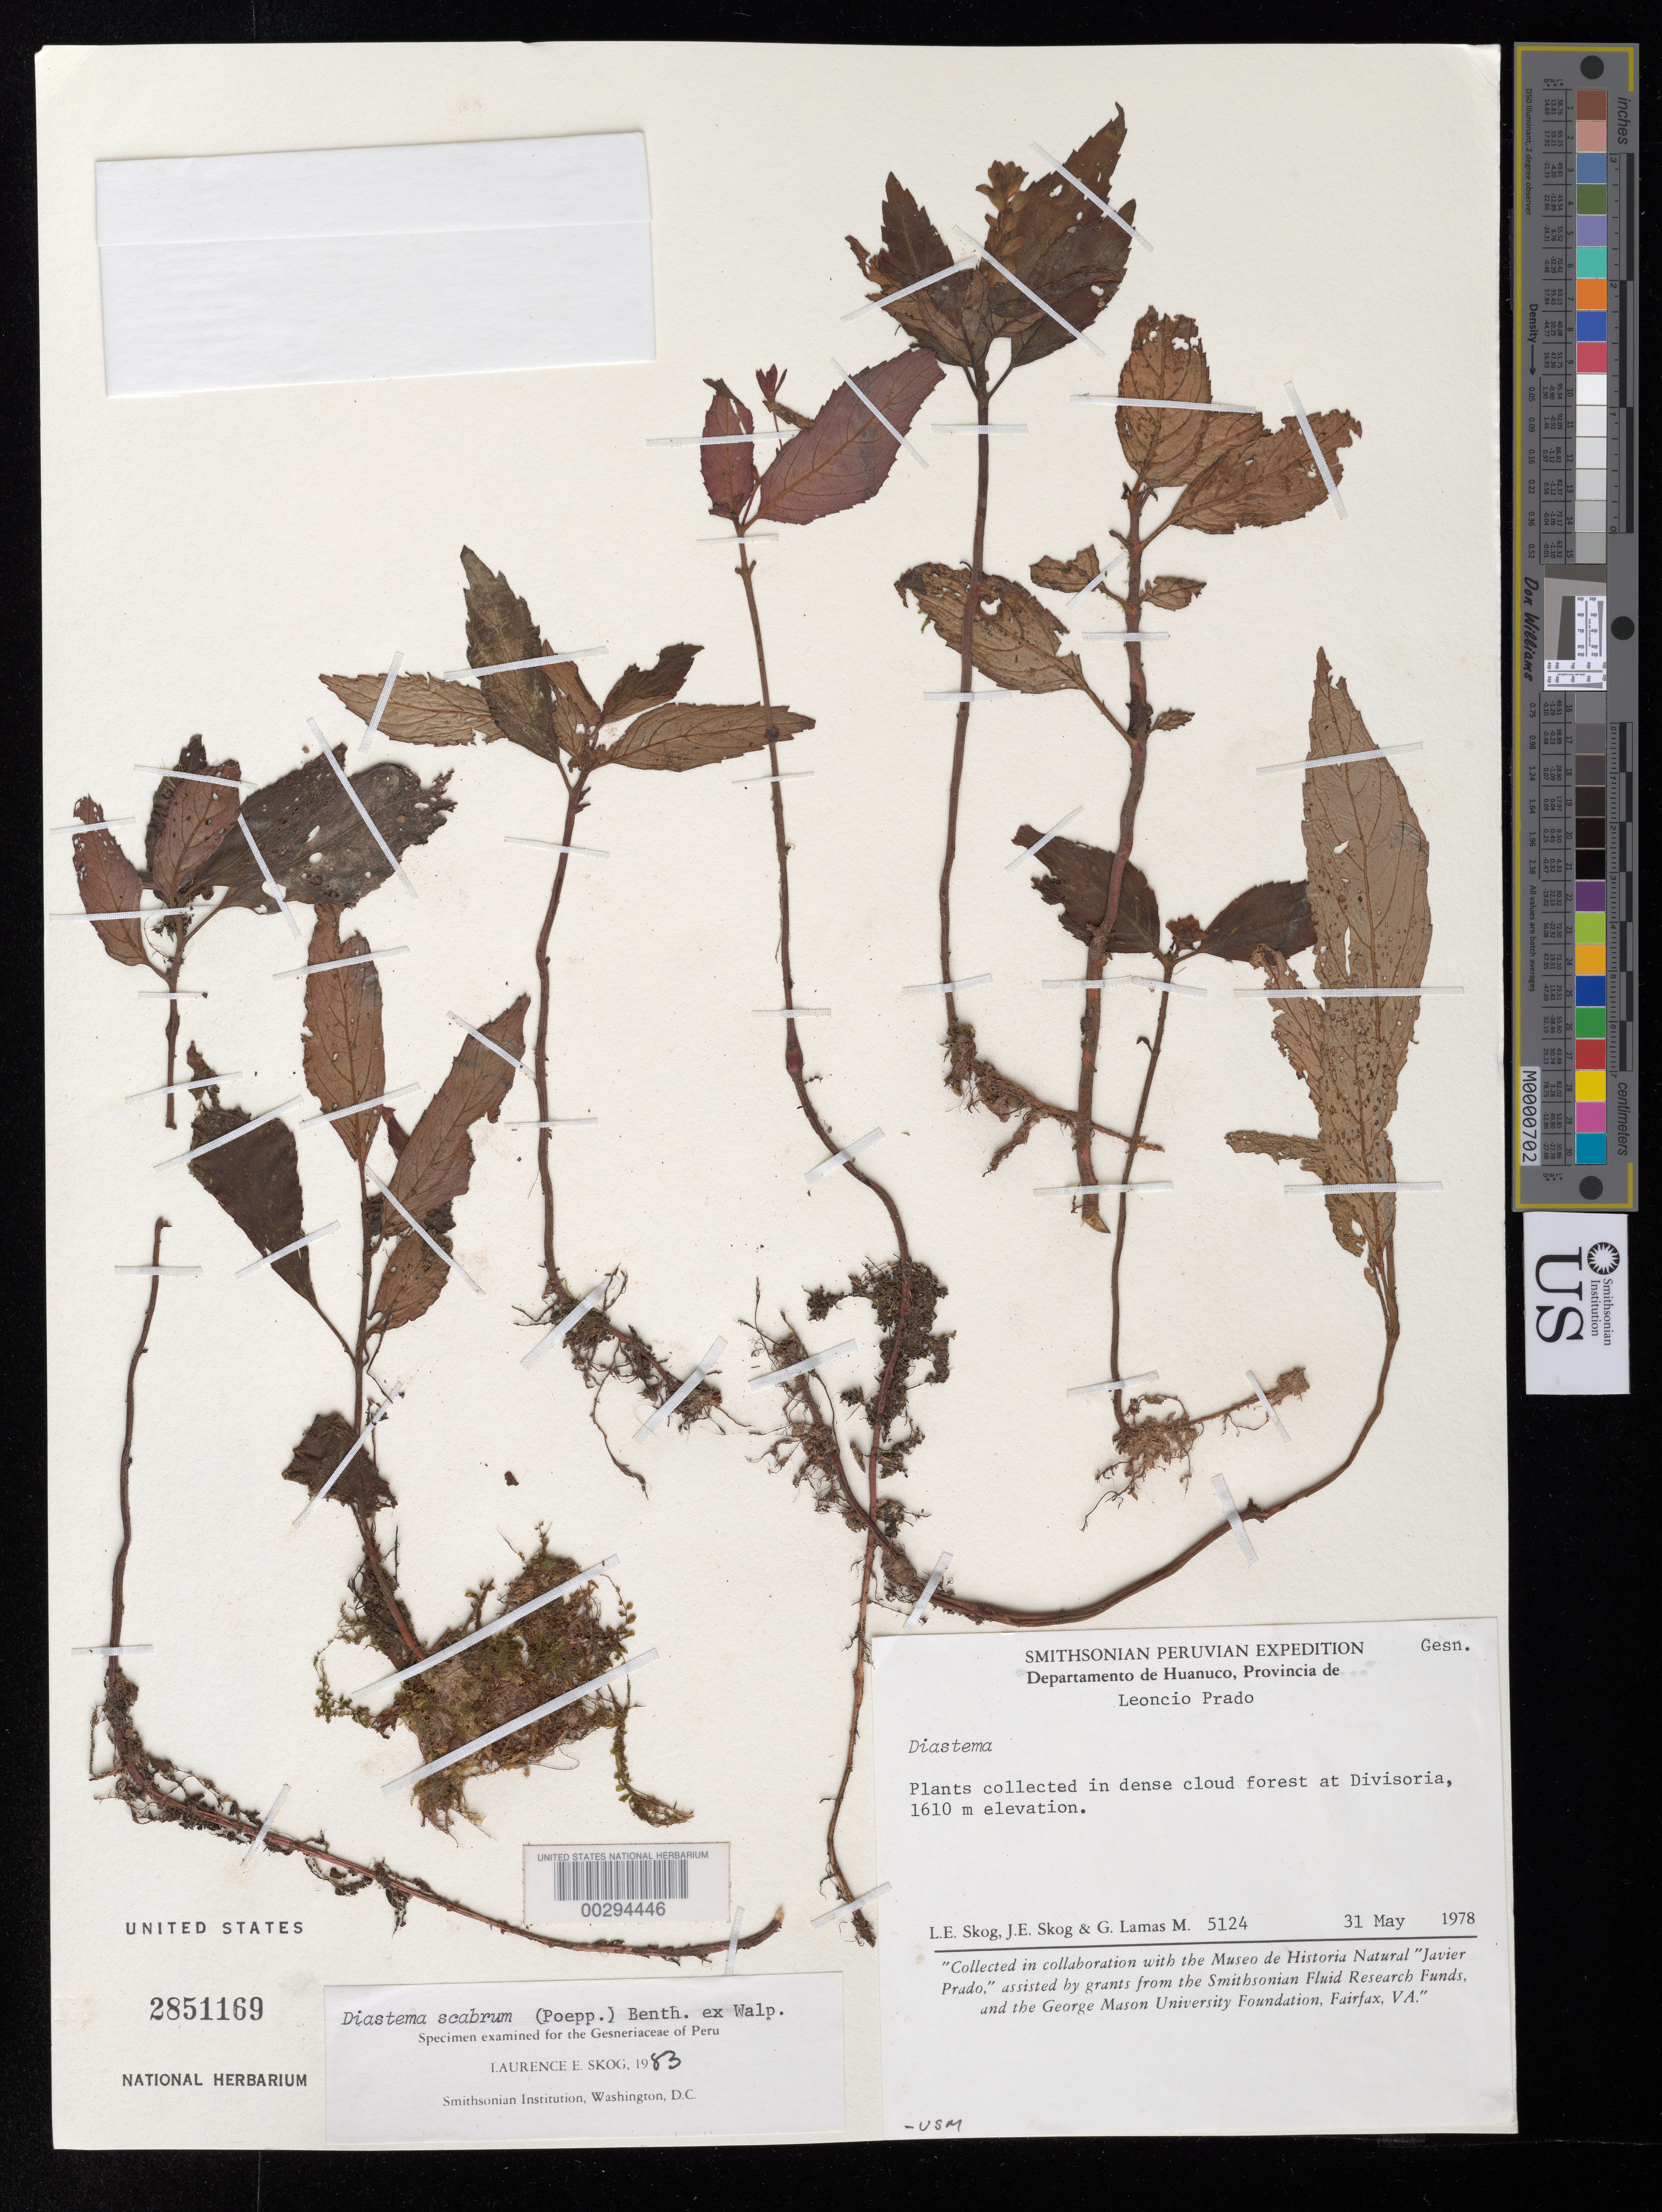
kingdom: Plantae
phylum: Tracheophyta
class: Magnoliopsida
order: Lamiales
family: Gesneriaceae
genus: Diastema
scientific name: Diastema scabrum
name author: (Poepp.) Benth. ex Walp.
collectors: L. E. Skog, J. E. Skog & G. Lamas M.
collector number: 5124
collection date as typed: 31 May 1978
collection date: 1978-05-31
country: Peru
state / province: Huánuco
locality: Prov. Leoncio Prado; at Divisoria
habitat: Dense cloud forest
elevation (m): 1610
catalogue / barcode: US 2851169